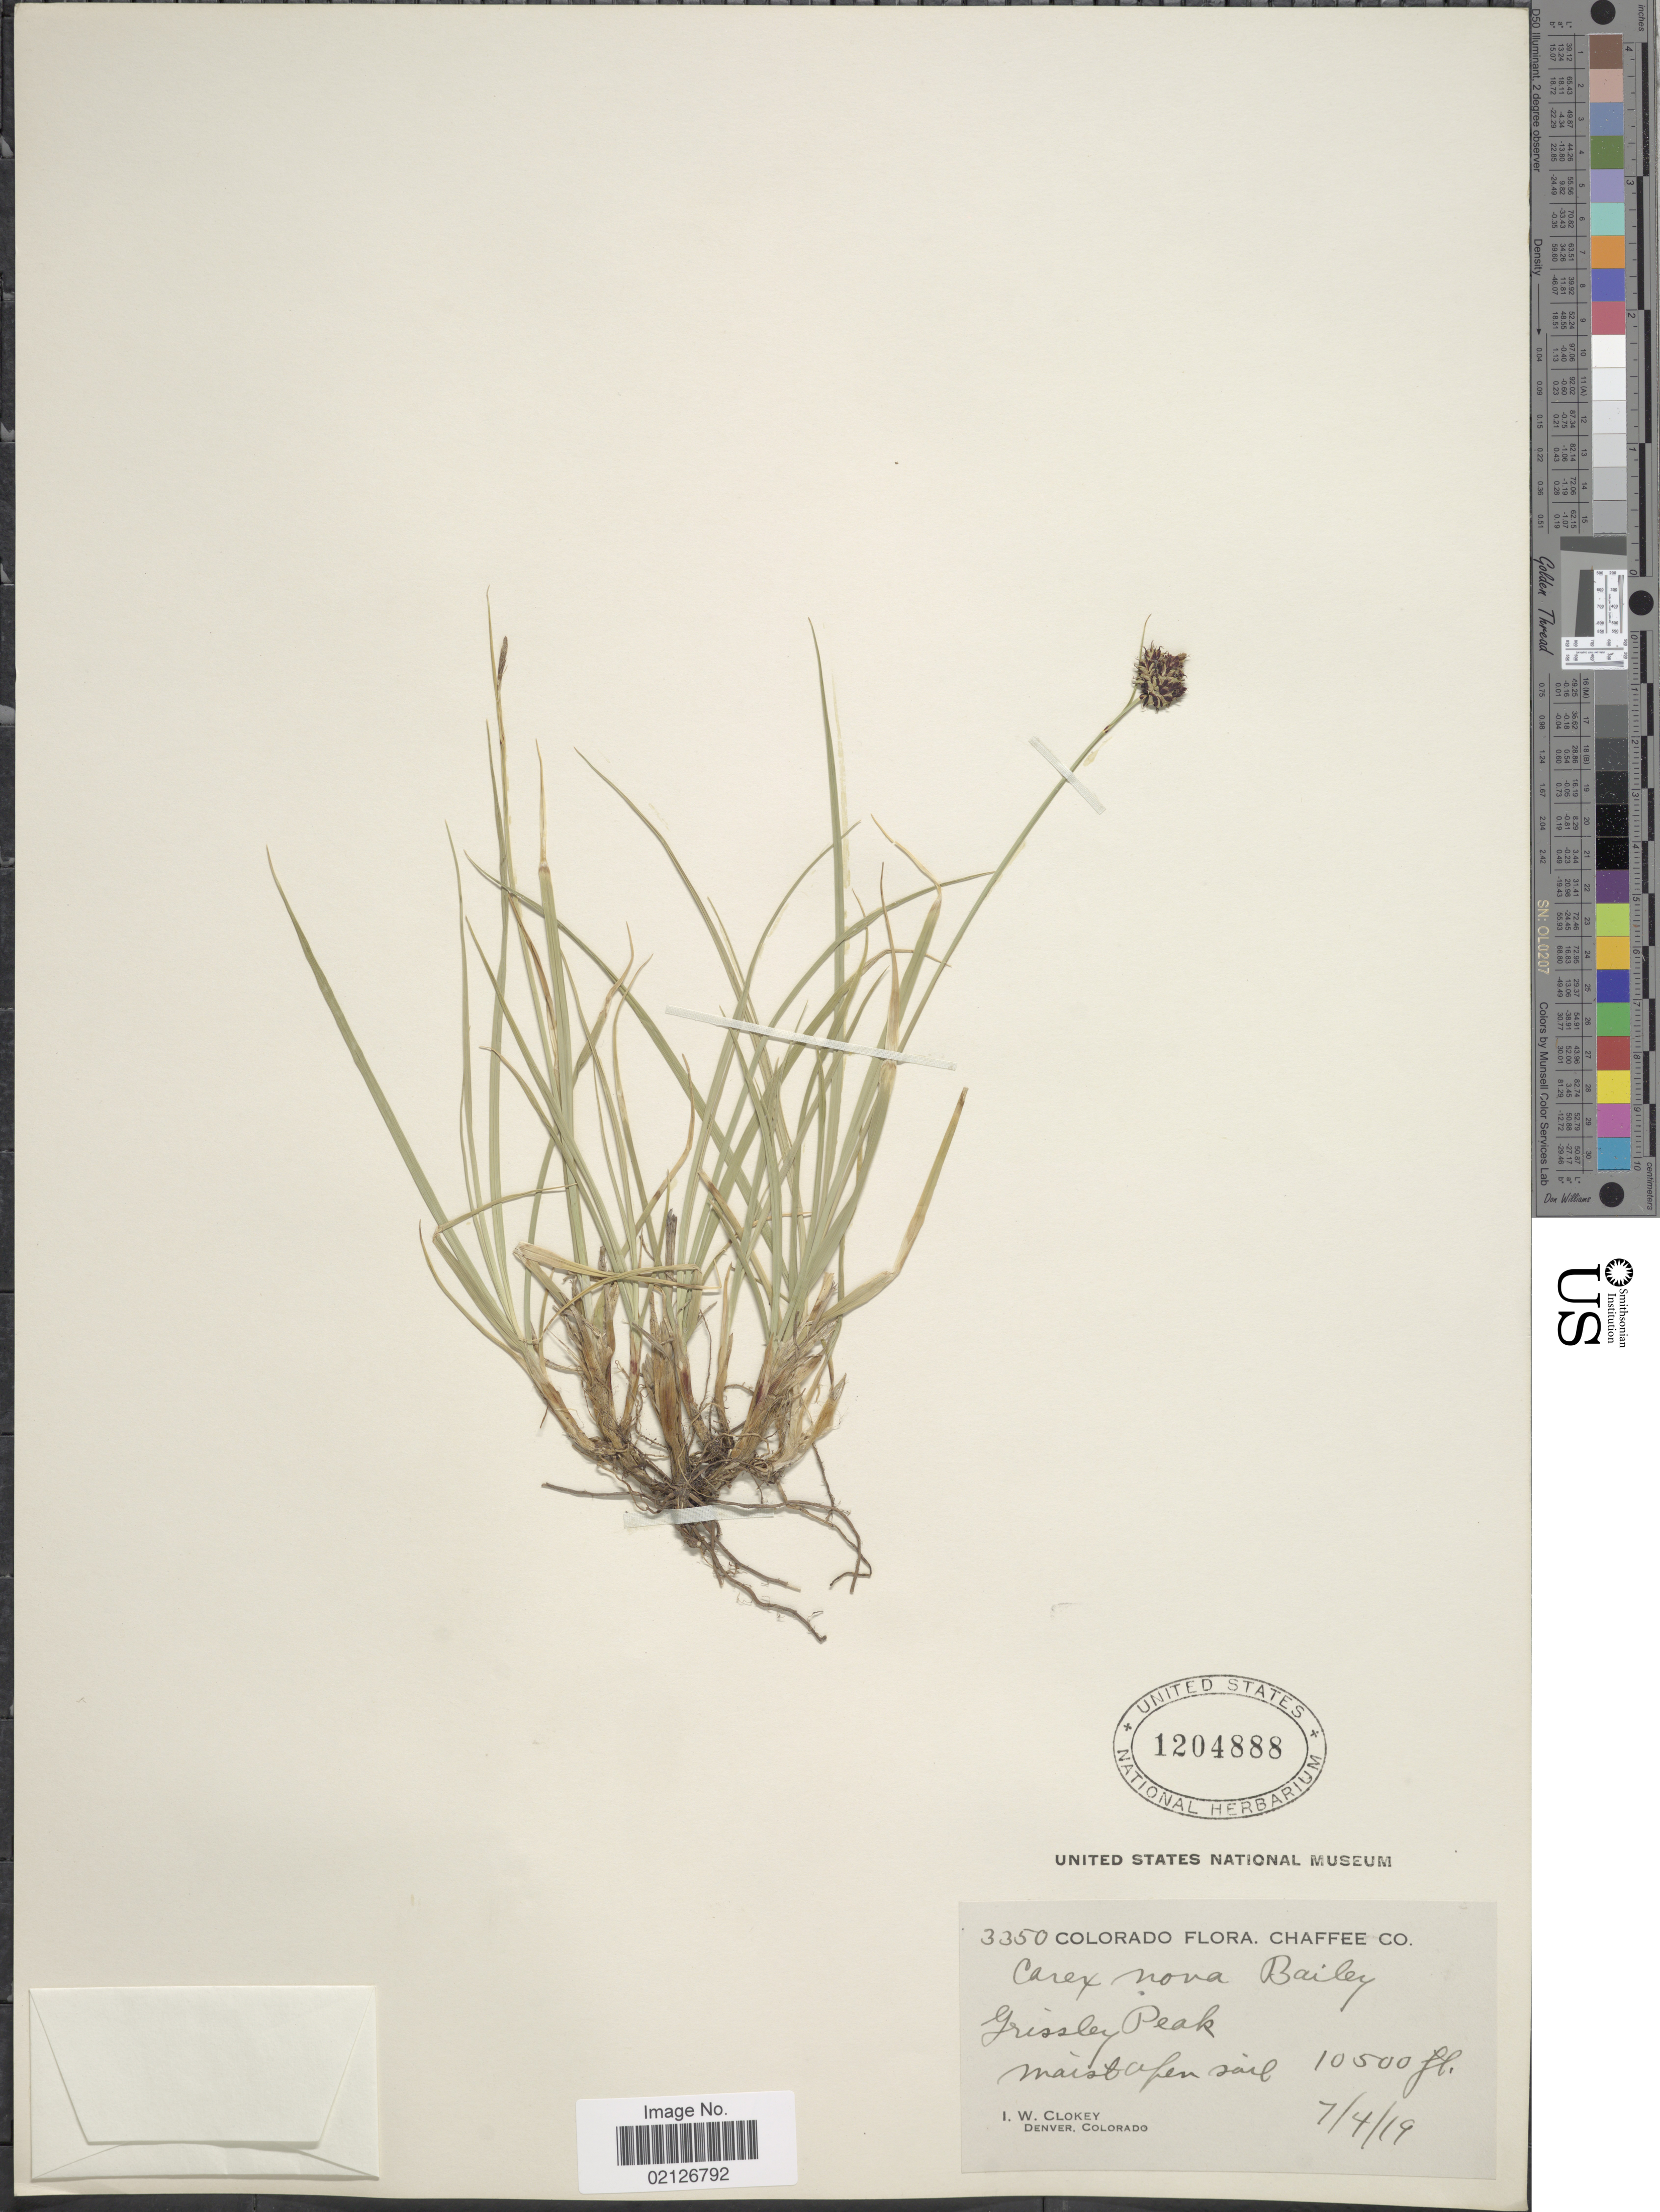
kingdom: Plantae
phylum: Tracheophyta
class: Liliopsida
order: Poales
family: Cyperaceae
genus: Carex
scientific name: Carex nova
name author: L.H. Bailey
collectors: I. W. Clokey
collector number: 3350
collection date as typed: Transcribed d/m/y: 4/7/19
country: United States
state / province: Colorado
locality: Chaffee Co., Grissley Peak, moist open soil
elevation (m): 3200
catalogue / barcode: US 1204888